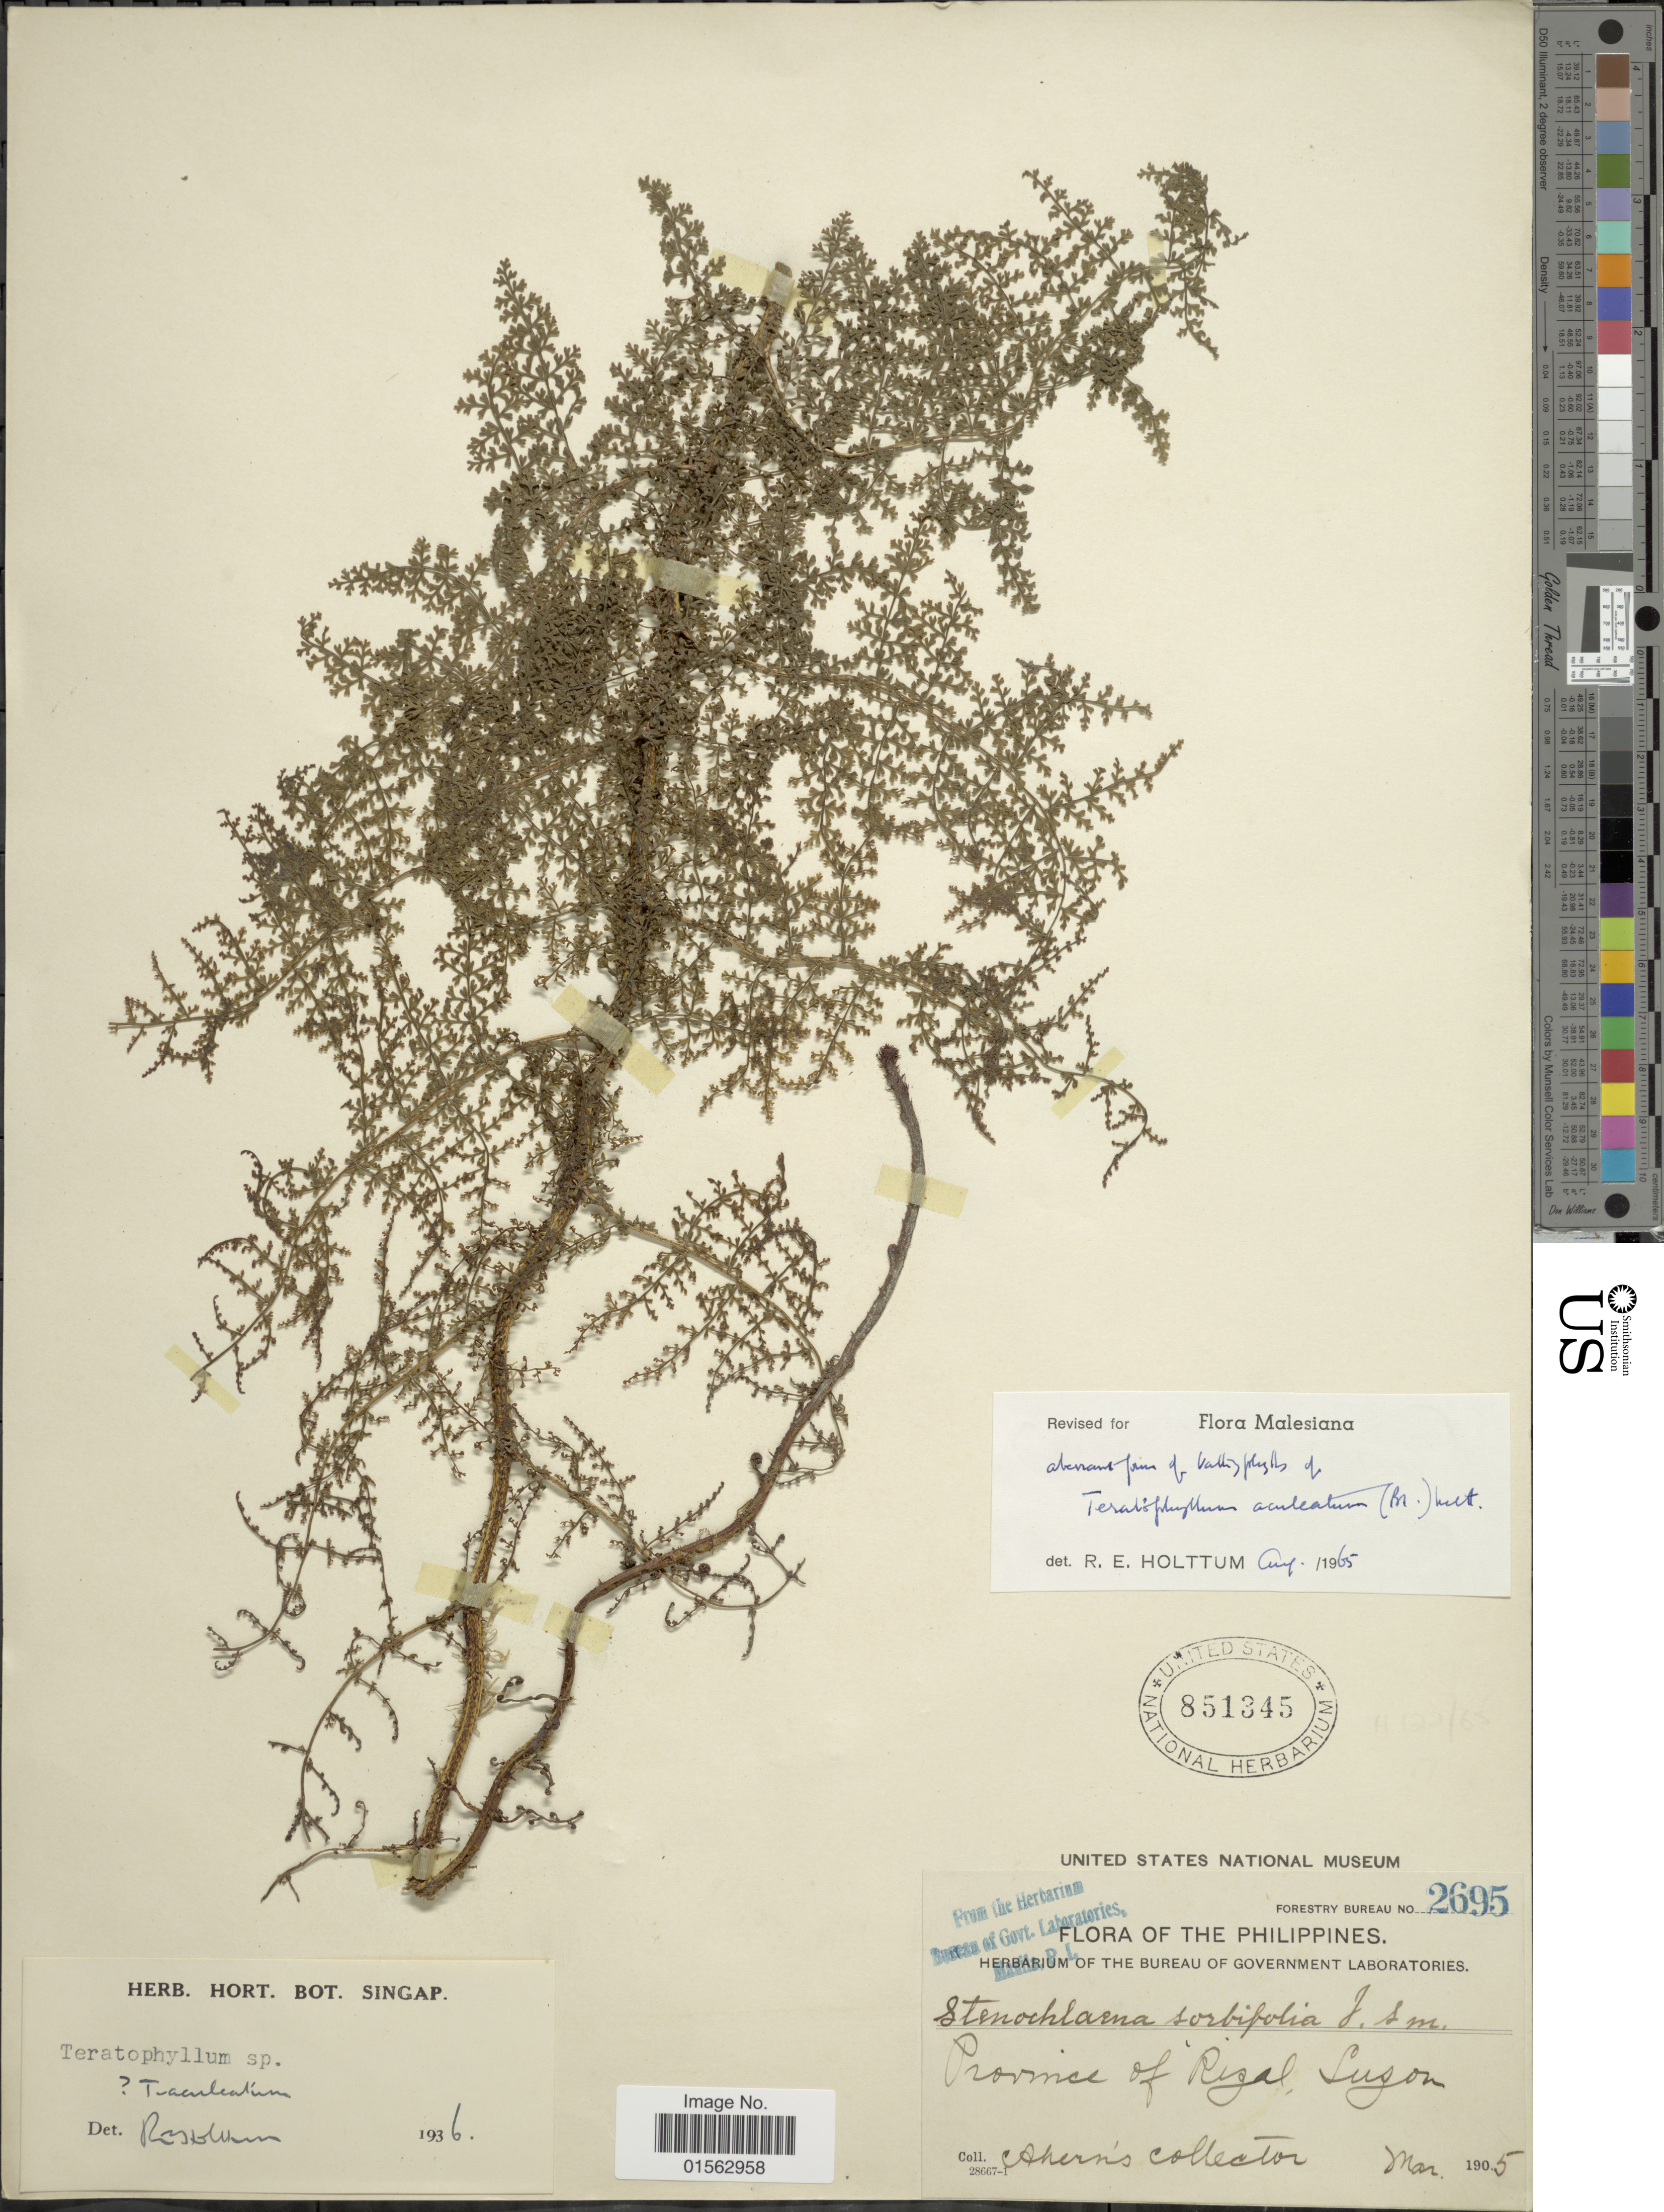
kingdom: Plantae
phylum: Tracheophyta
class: Polypodiopsida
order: Polypodiales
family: Dryopteridaceae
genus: Teratophyllum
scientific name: Teratophyllum aculeatum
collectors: -. Ahern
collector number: Forestry Bureau 2695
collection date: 1905-03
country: Philippines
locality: Philippines, Province of Rizal, Luzon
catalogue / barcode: US 851345